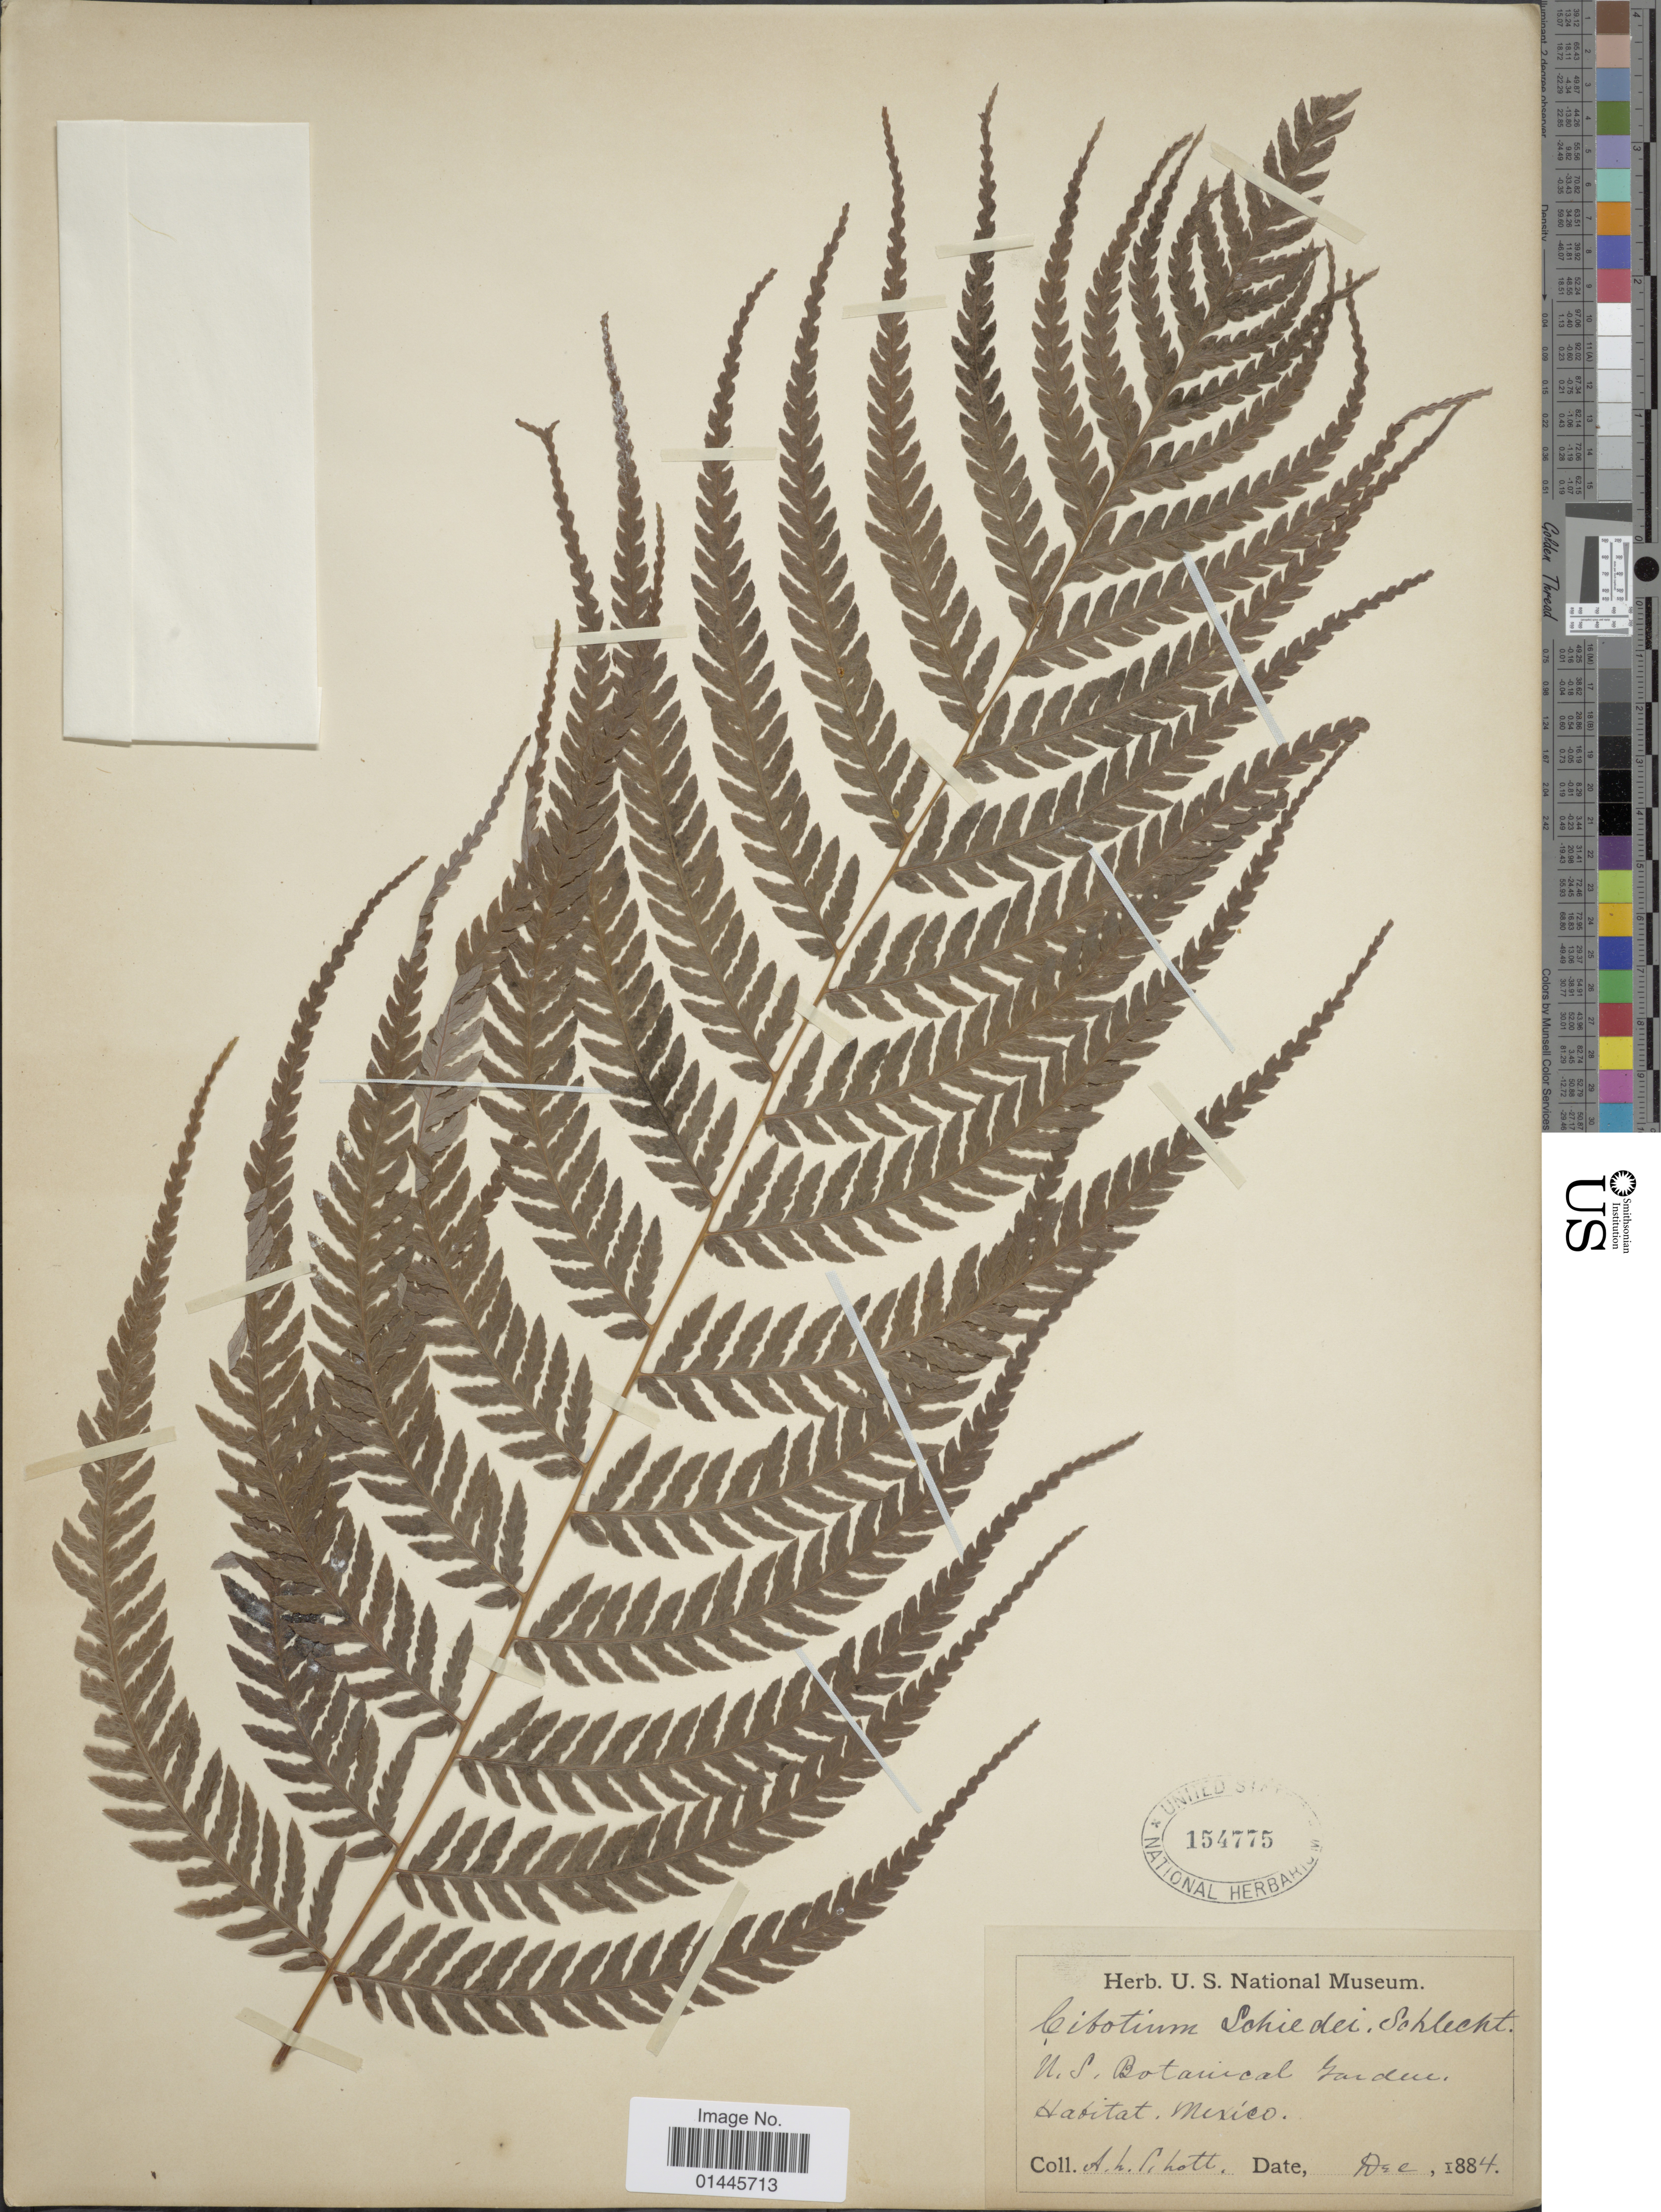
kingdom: Plantae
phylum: Tracheophyta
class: Polypodiopsida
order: Cyatheales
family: Cibotiaceae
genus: Cibotium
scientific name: Cibotium schiedei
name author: Schltdl. & Cham.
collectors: A. L. Schott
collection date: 1884-12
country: United States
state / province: District of Columbia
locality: U.S. Botanical Garden.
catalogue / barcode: US 154775